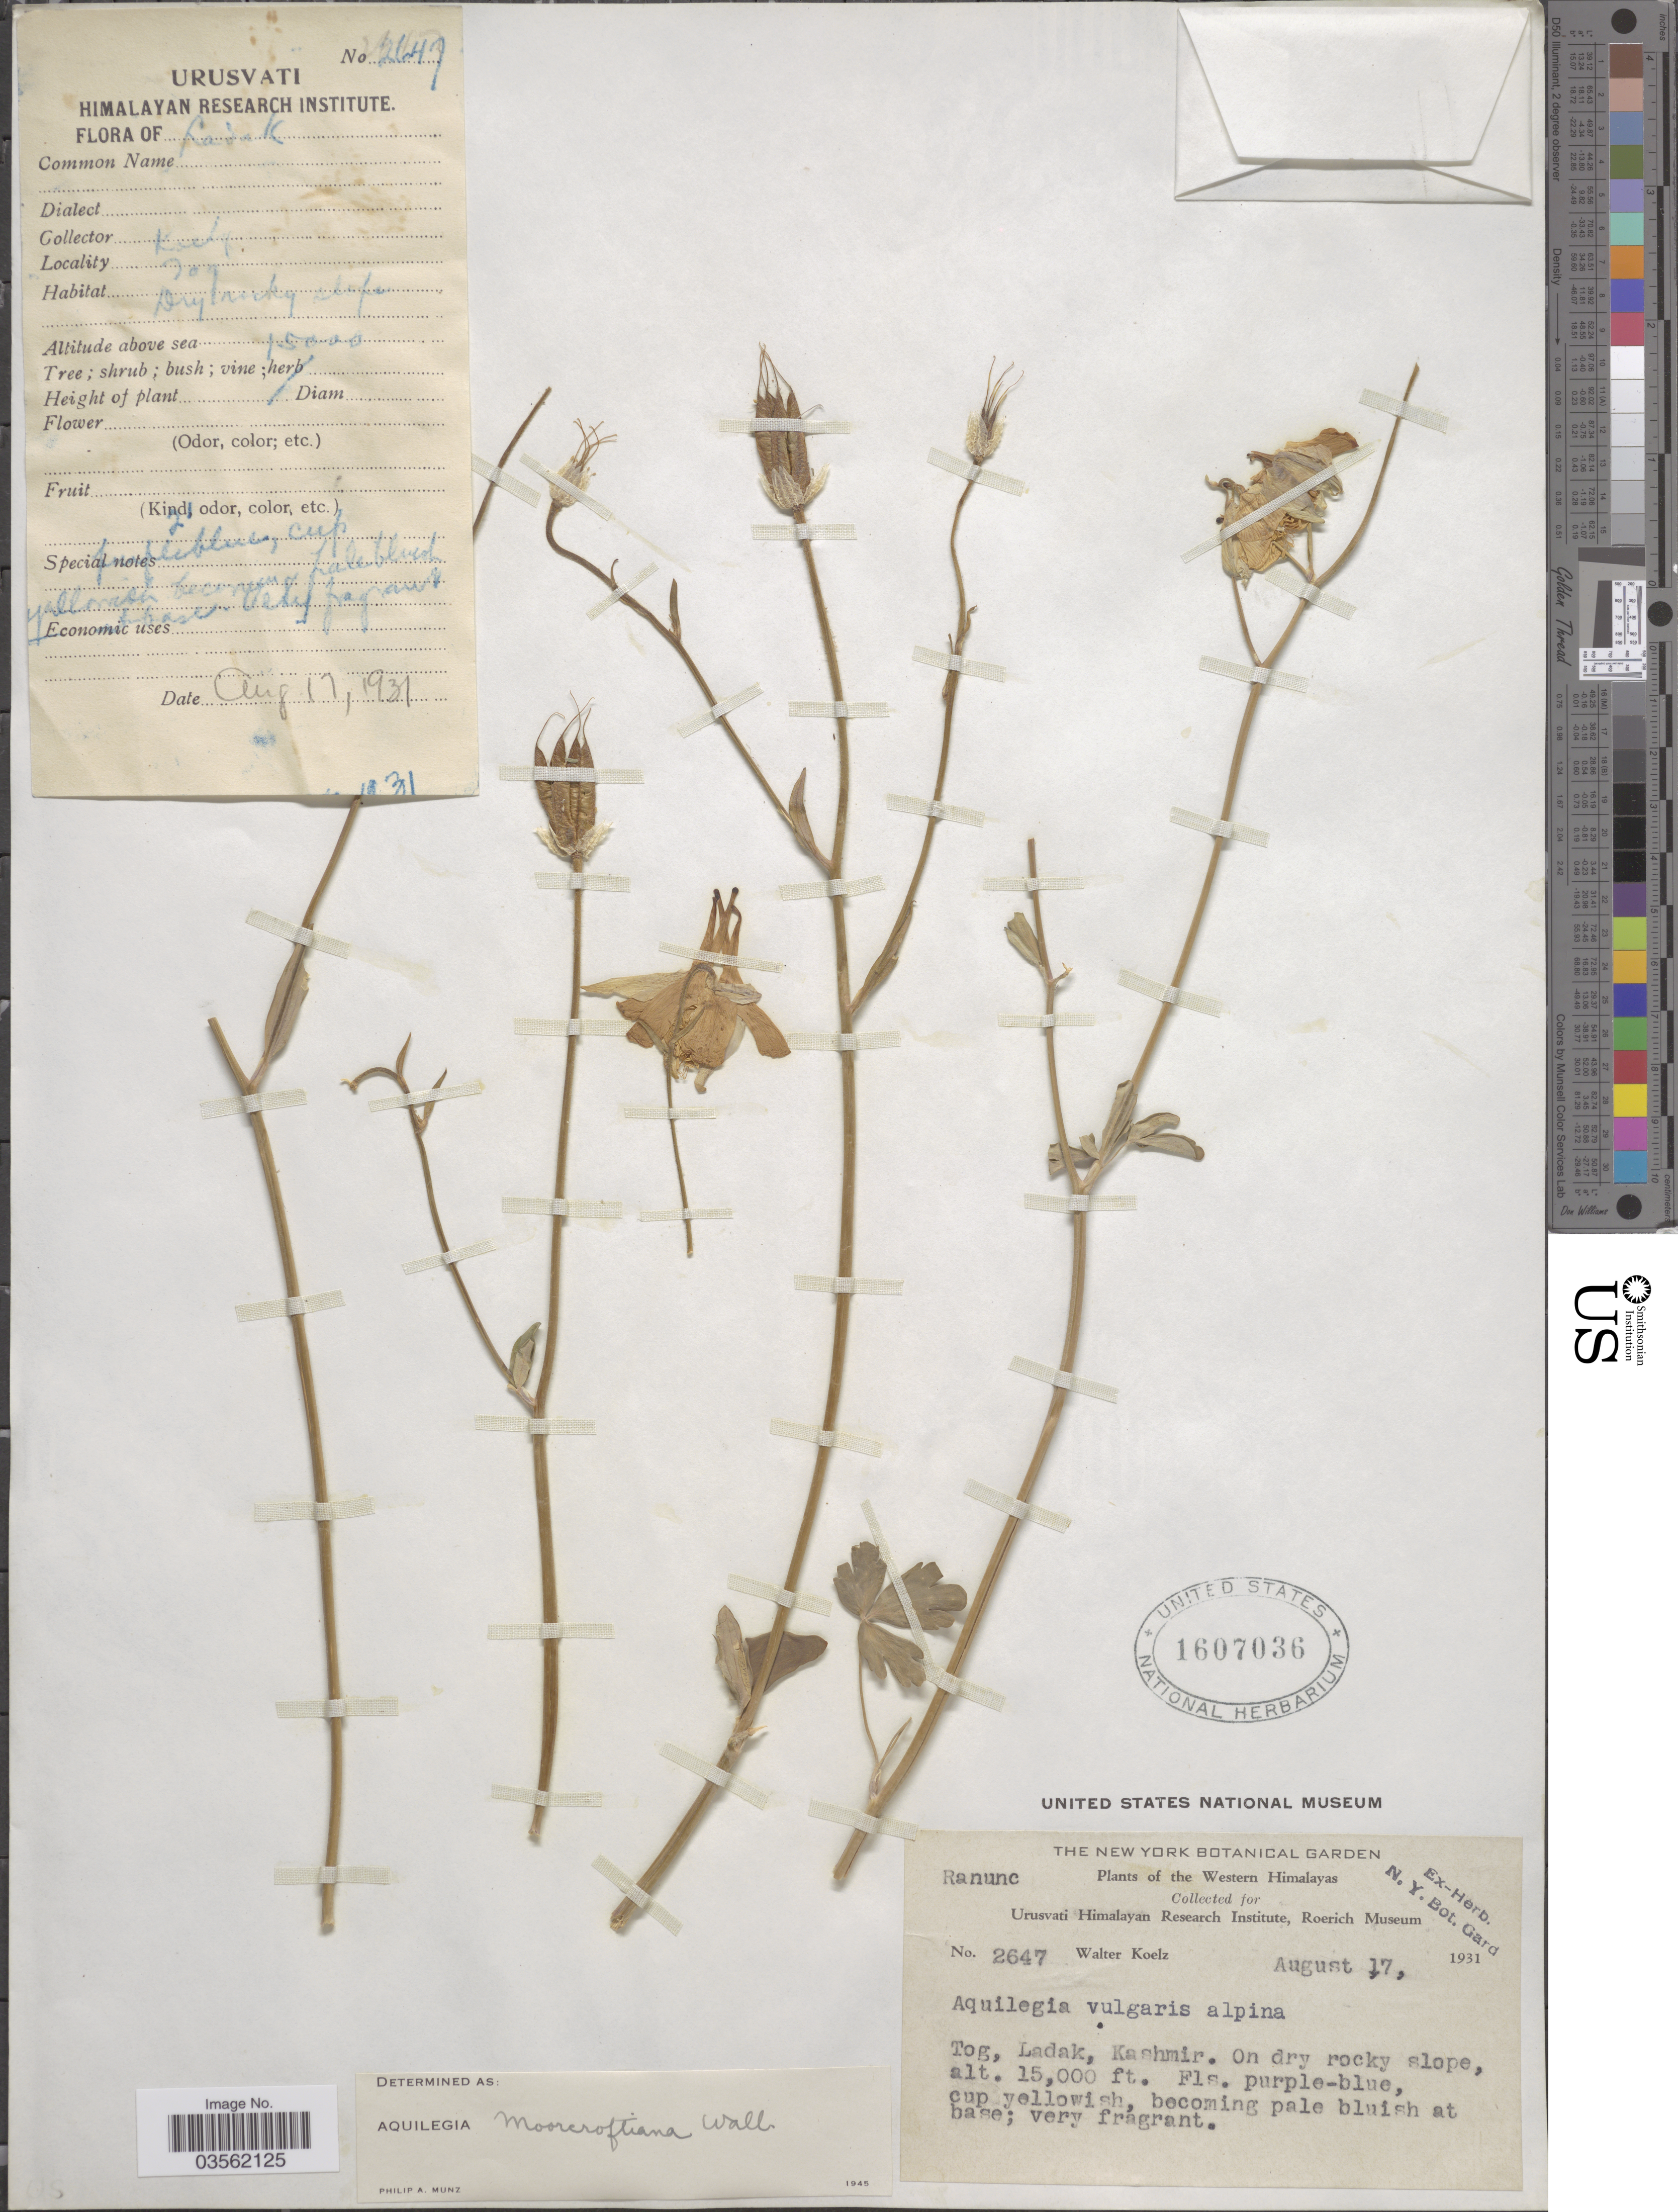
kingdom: Plantae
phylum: Tracheophyta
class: Magnoliopsida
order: Ranunculales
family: Ranunculaceae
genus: Aquilegia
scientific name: Aquilegia moorcroftiana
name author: Wall. ex Royle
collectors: W. N. Koelz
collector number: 2647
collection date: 1931-08-17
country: India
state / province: Ladakh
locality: Western Himalayas. Tog, Ladak, Kashmir.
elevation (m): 4572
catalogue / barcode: US 1607036